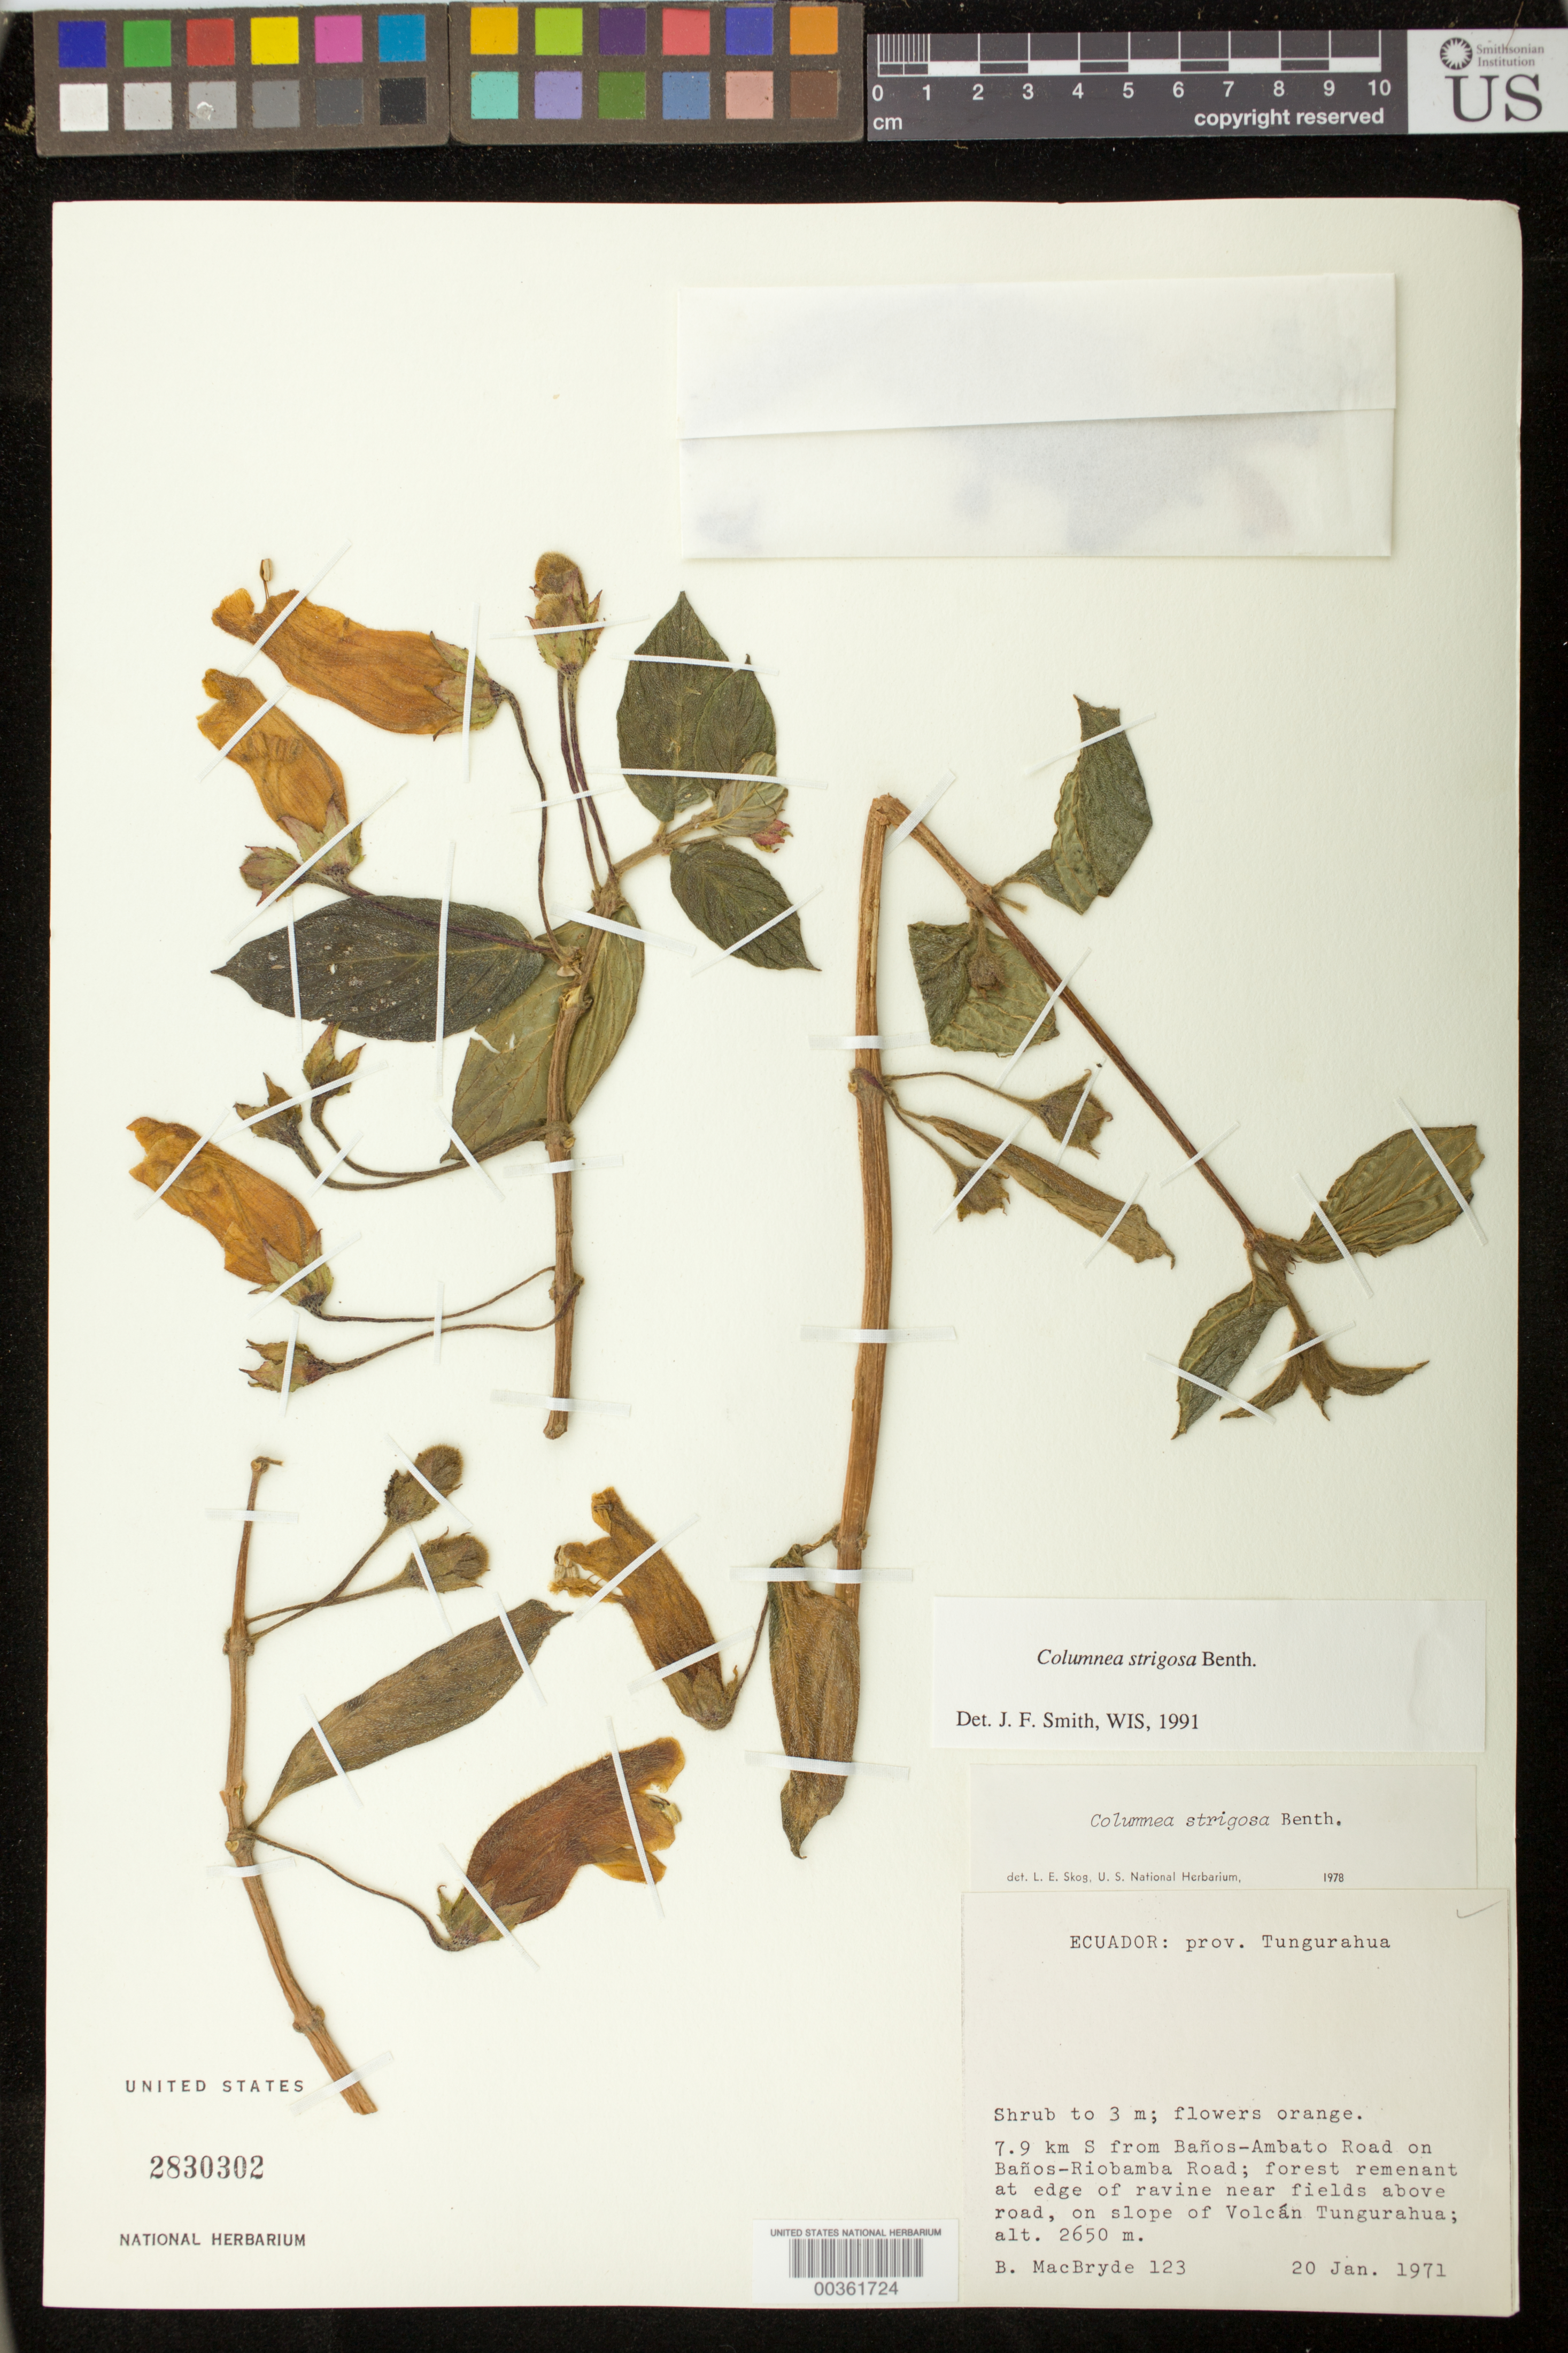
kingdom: Plantae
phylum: Tracheophyta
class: Magnoliopsida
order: Lamiales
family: Gesneriaceae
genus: Columnea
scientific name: Columnea strigosa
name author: Benth.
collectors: B. MacBryde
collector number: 123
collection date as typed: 20 Jan 1971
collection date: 1971-01-20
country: Ecuador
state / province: Tungurahua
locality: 7.9 km S from Banos-Ambato road on Banos-Riobamba road, on slope of Volcan Tungurahua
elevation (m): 2650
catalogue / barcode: US 2830302